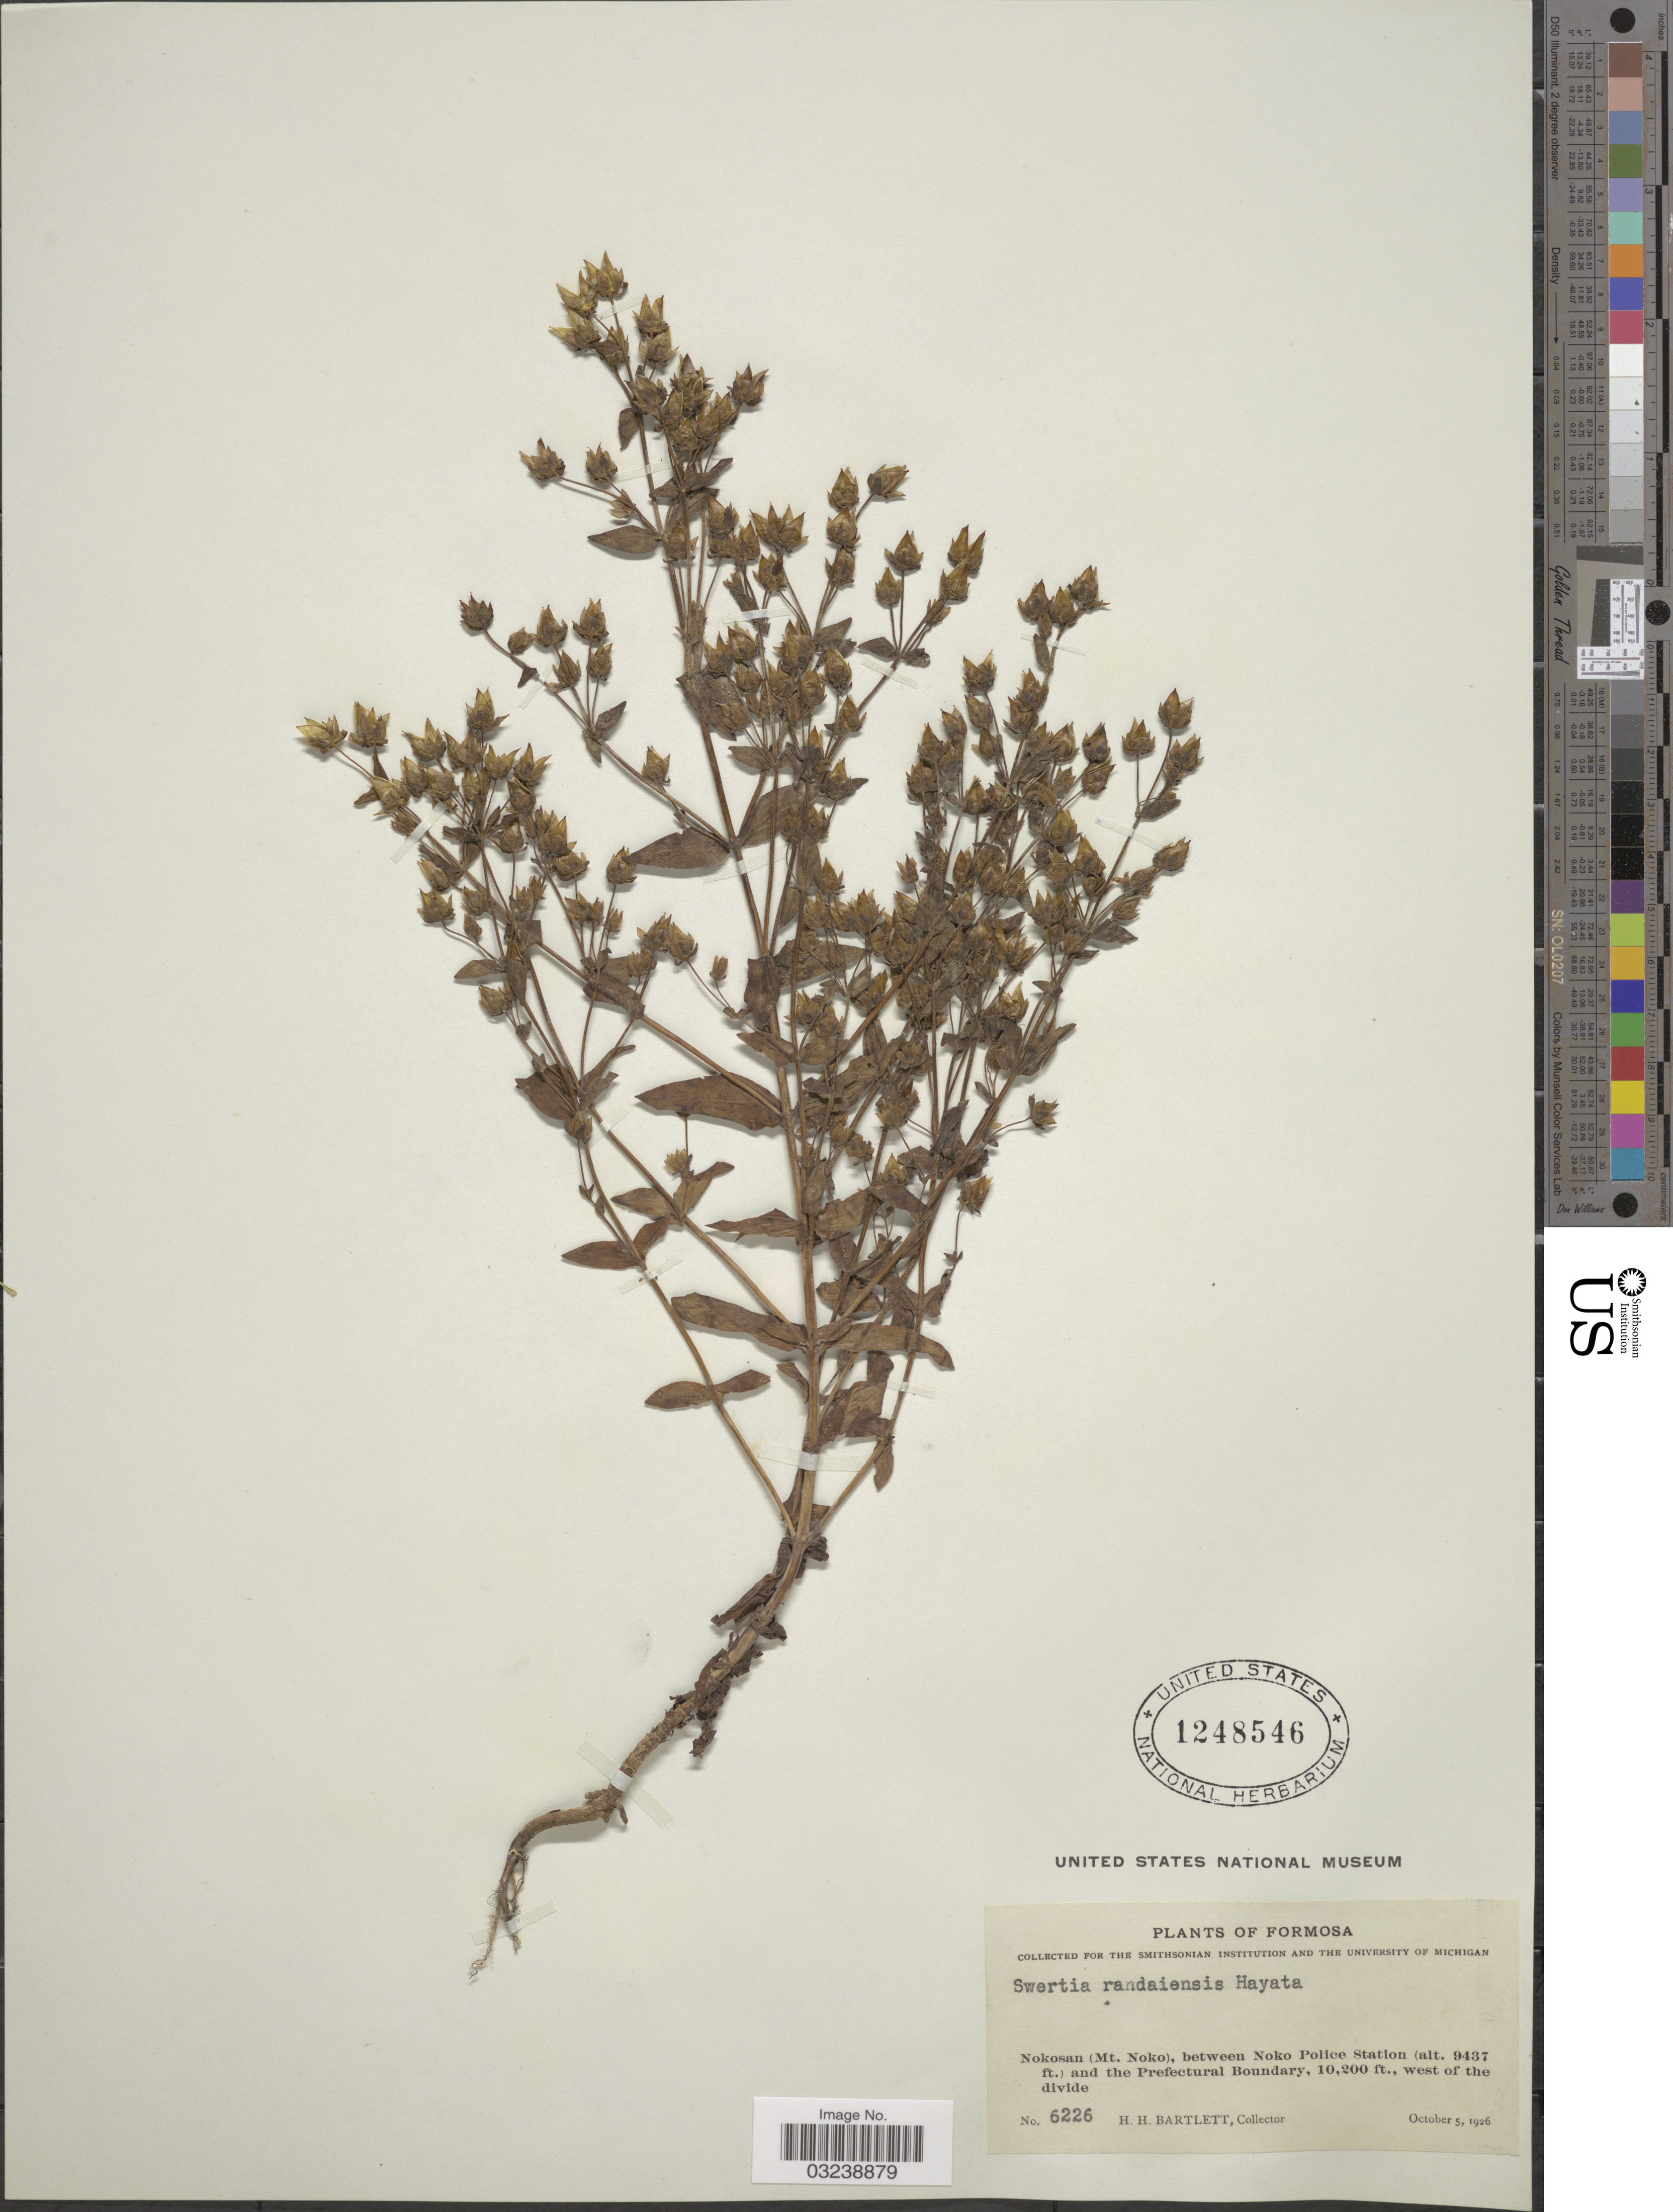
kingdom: Plantae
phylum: Tracheophyta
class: Magnoliopsida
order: Gentianales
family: Gentianaceae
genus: Swertia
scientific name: Swertia randaiensis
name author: Hayata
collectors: H. H. Bartlett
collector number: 6226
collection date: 1926-10-05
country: Taiwan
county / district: Hualien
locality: Formosa. Nokosan (Mt. Noko), between Noko Police Station and the Prefectural Boundary, west of the divide.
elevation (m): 2876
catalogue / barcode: US 1248546